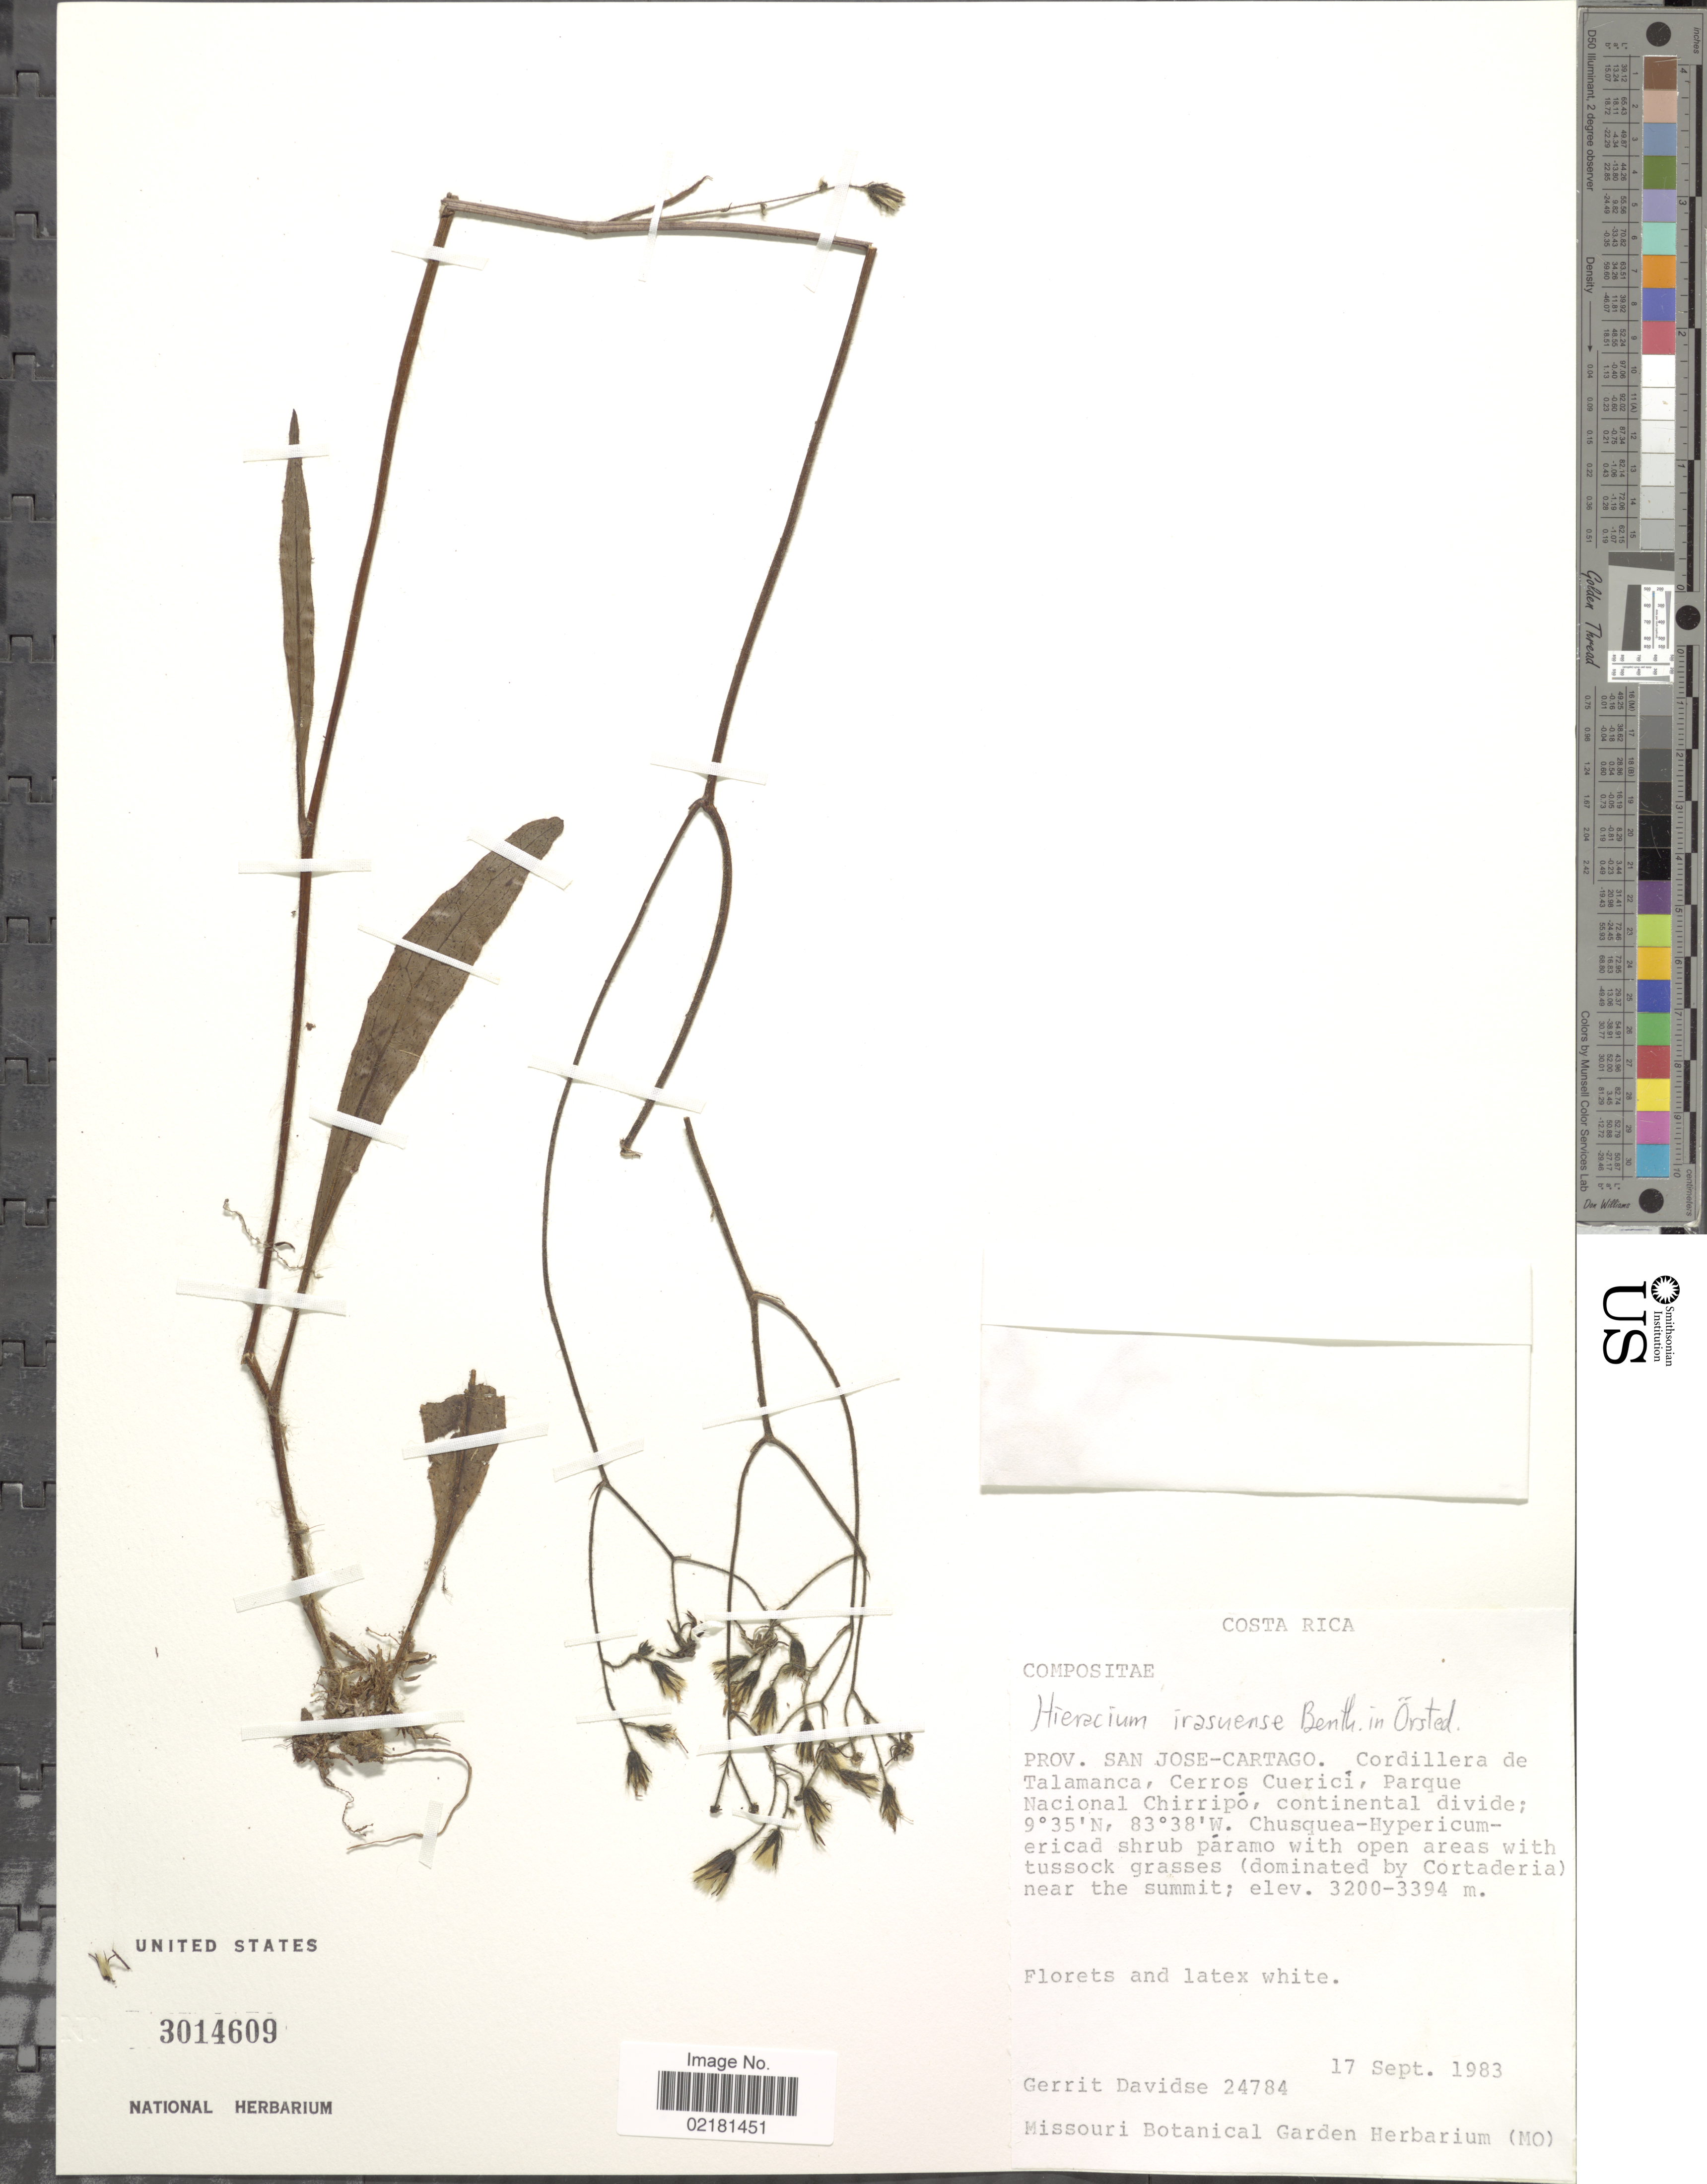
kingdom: Plantae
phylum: Tracheophyta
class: Magnoliopsida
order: Asterales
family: Asteraceae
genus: Hieracium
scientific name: Hieracium irasuense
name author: Benth.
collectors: G. Davidse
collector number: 24784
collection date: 1983-09-17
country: Costa Rica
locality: Prov. San Jose-Cartago, Cordillera de Talamanca, Cerros Cuerici, Parque Nacional Chirripo, continental divide.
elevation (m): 3200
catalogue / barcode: US 3014609